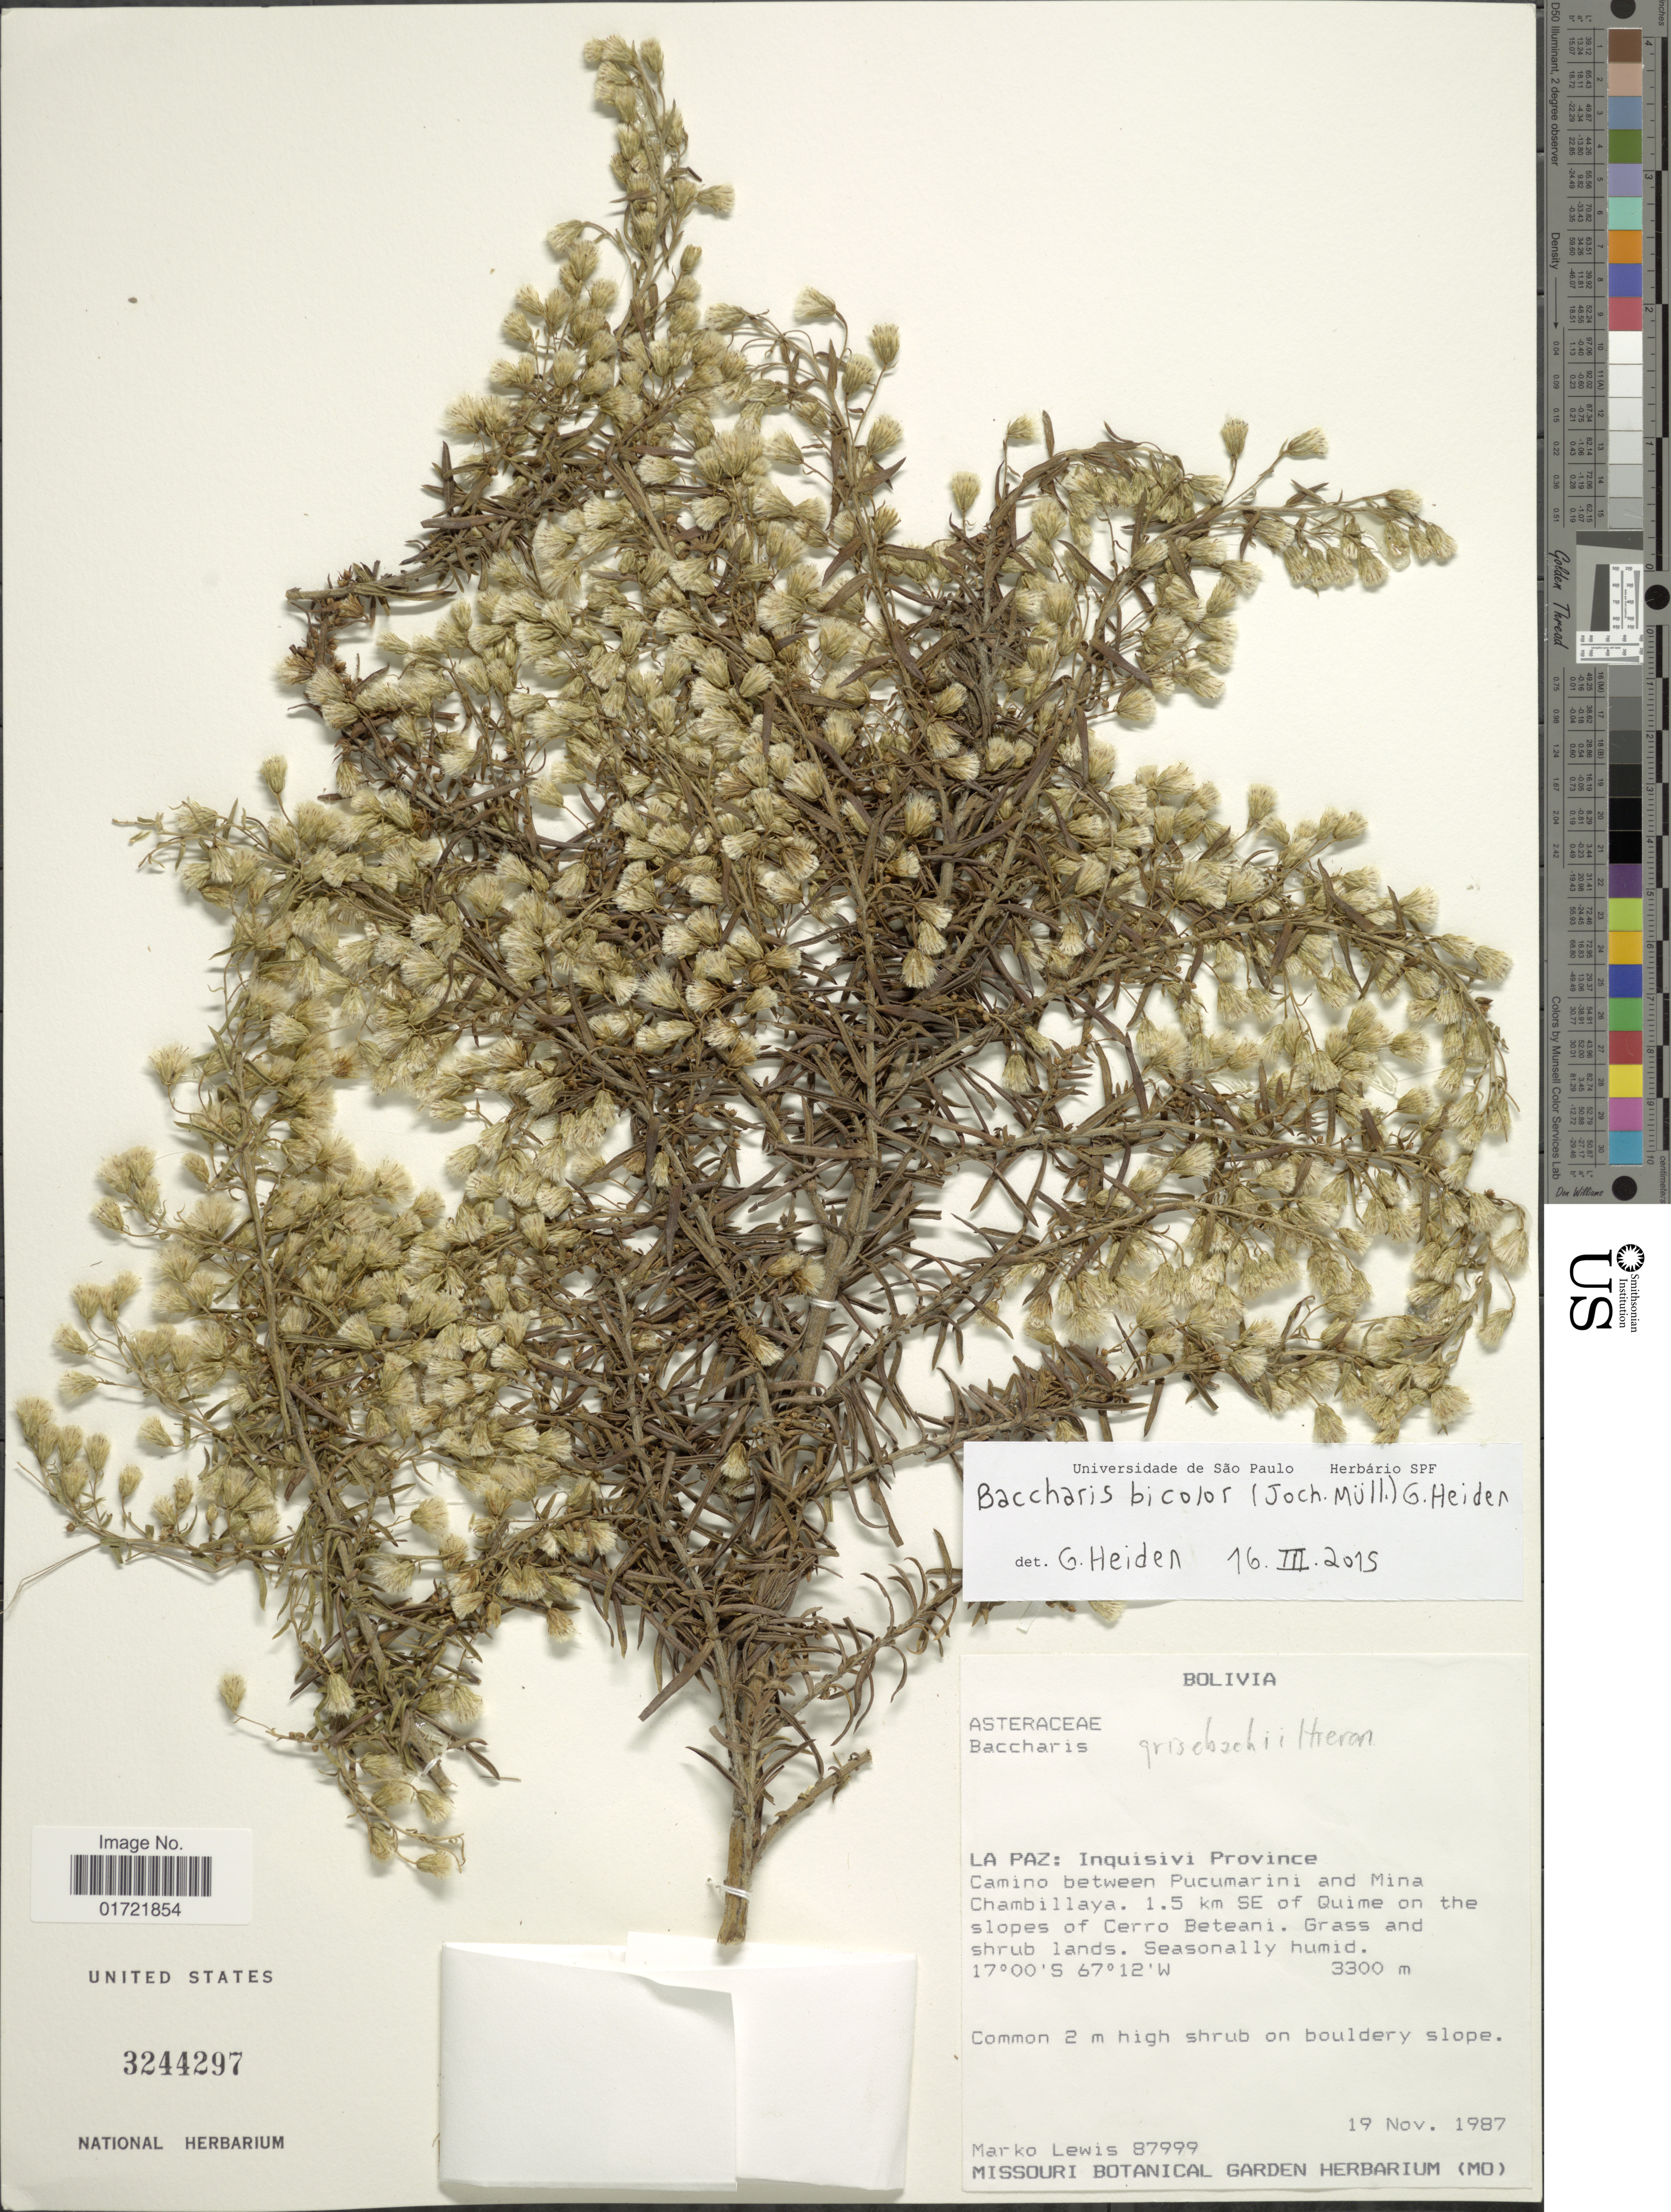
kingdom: Plantae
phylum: Tracheophyta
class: Magnoliopsida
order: Asterales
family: Asteraceae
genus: Baccharis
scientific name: Baccharis bicolor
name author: (Joch. Müll.) G. Heiden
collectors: M. A. Lewis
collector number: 87999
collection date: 1987-11-19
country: Bolivia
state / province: La Paz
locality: Inquisivi Province. camino between Pucumarini and Mina Chambillaya. 1.5 km SE of Quime on the slopes of Cerro Beteani.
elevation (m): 3300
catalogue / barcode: US 3244297